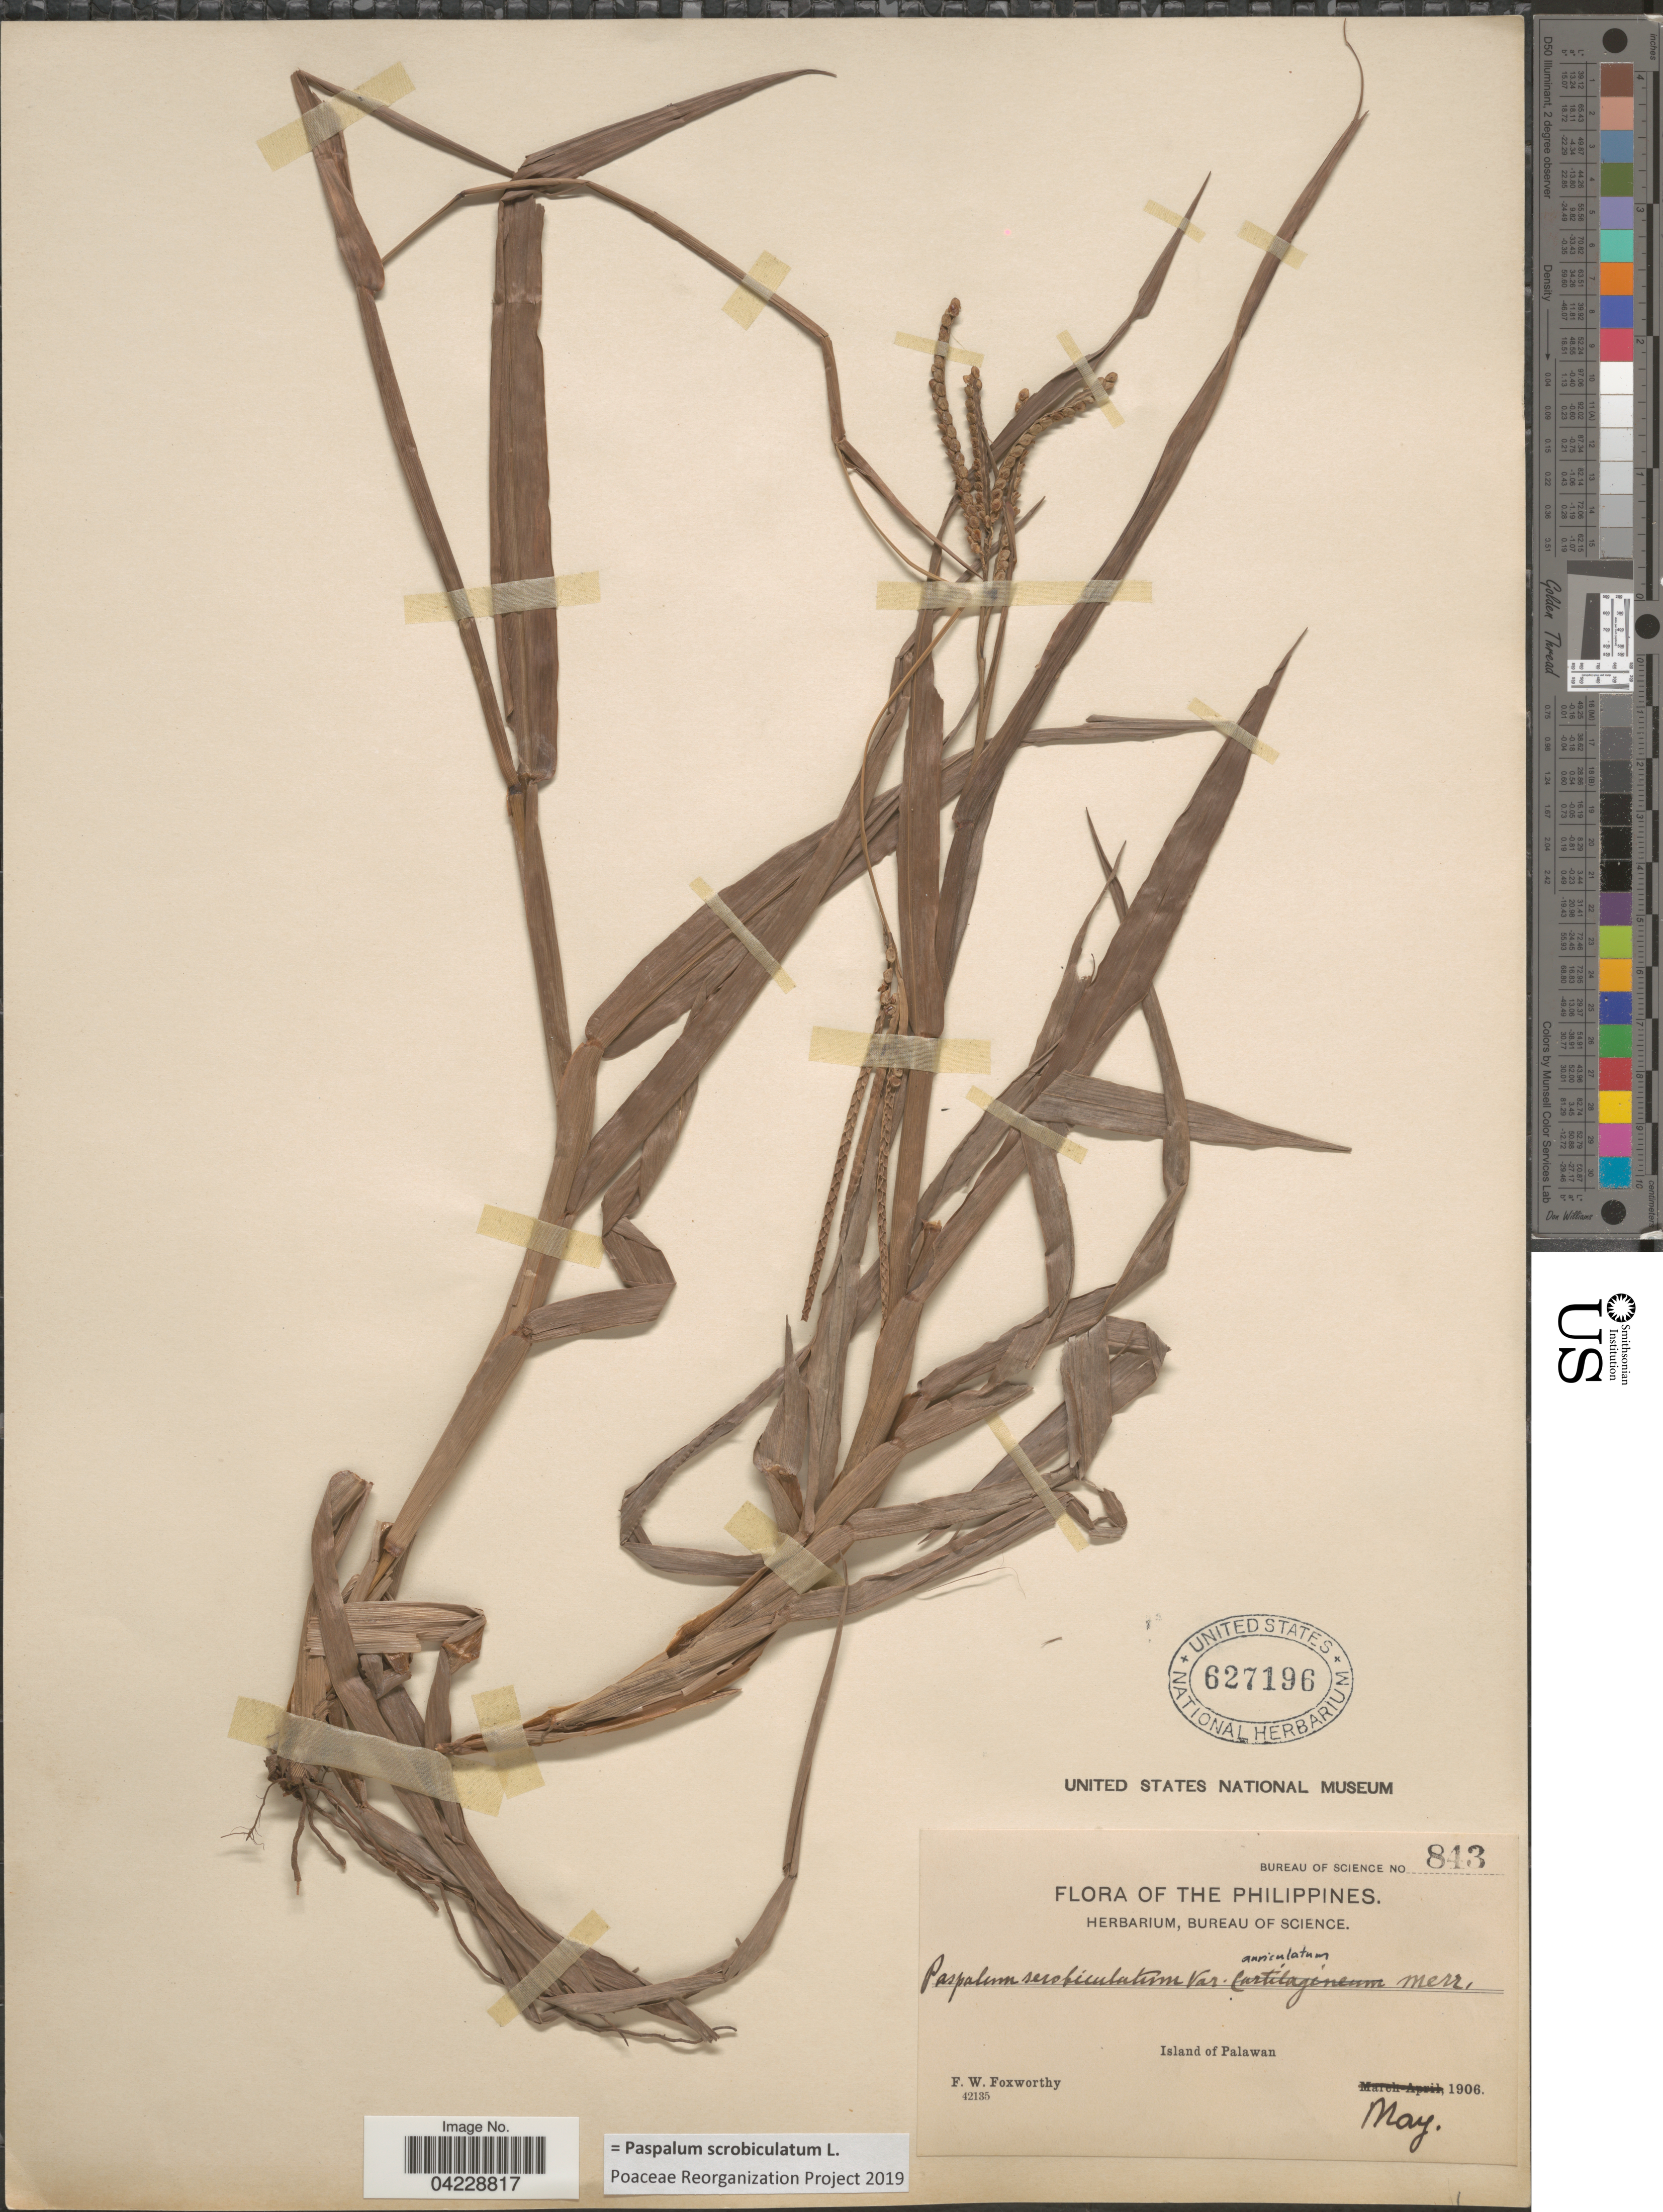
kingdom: Plantae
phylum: Tracheophyta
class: Liliopsida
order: Poales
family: Poaceae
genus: Paspalum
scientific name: Paspalum scrobiculatum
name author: L.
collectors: F. W. Foxworthy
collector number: Bureau of Science 843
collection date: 1906-05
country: Philippines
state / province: Mimaropa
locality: Island of Palawan.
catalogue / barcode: US 627196